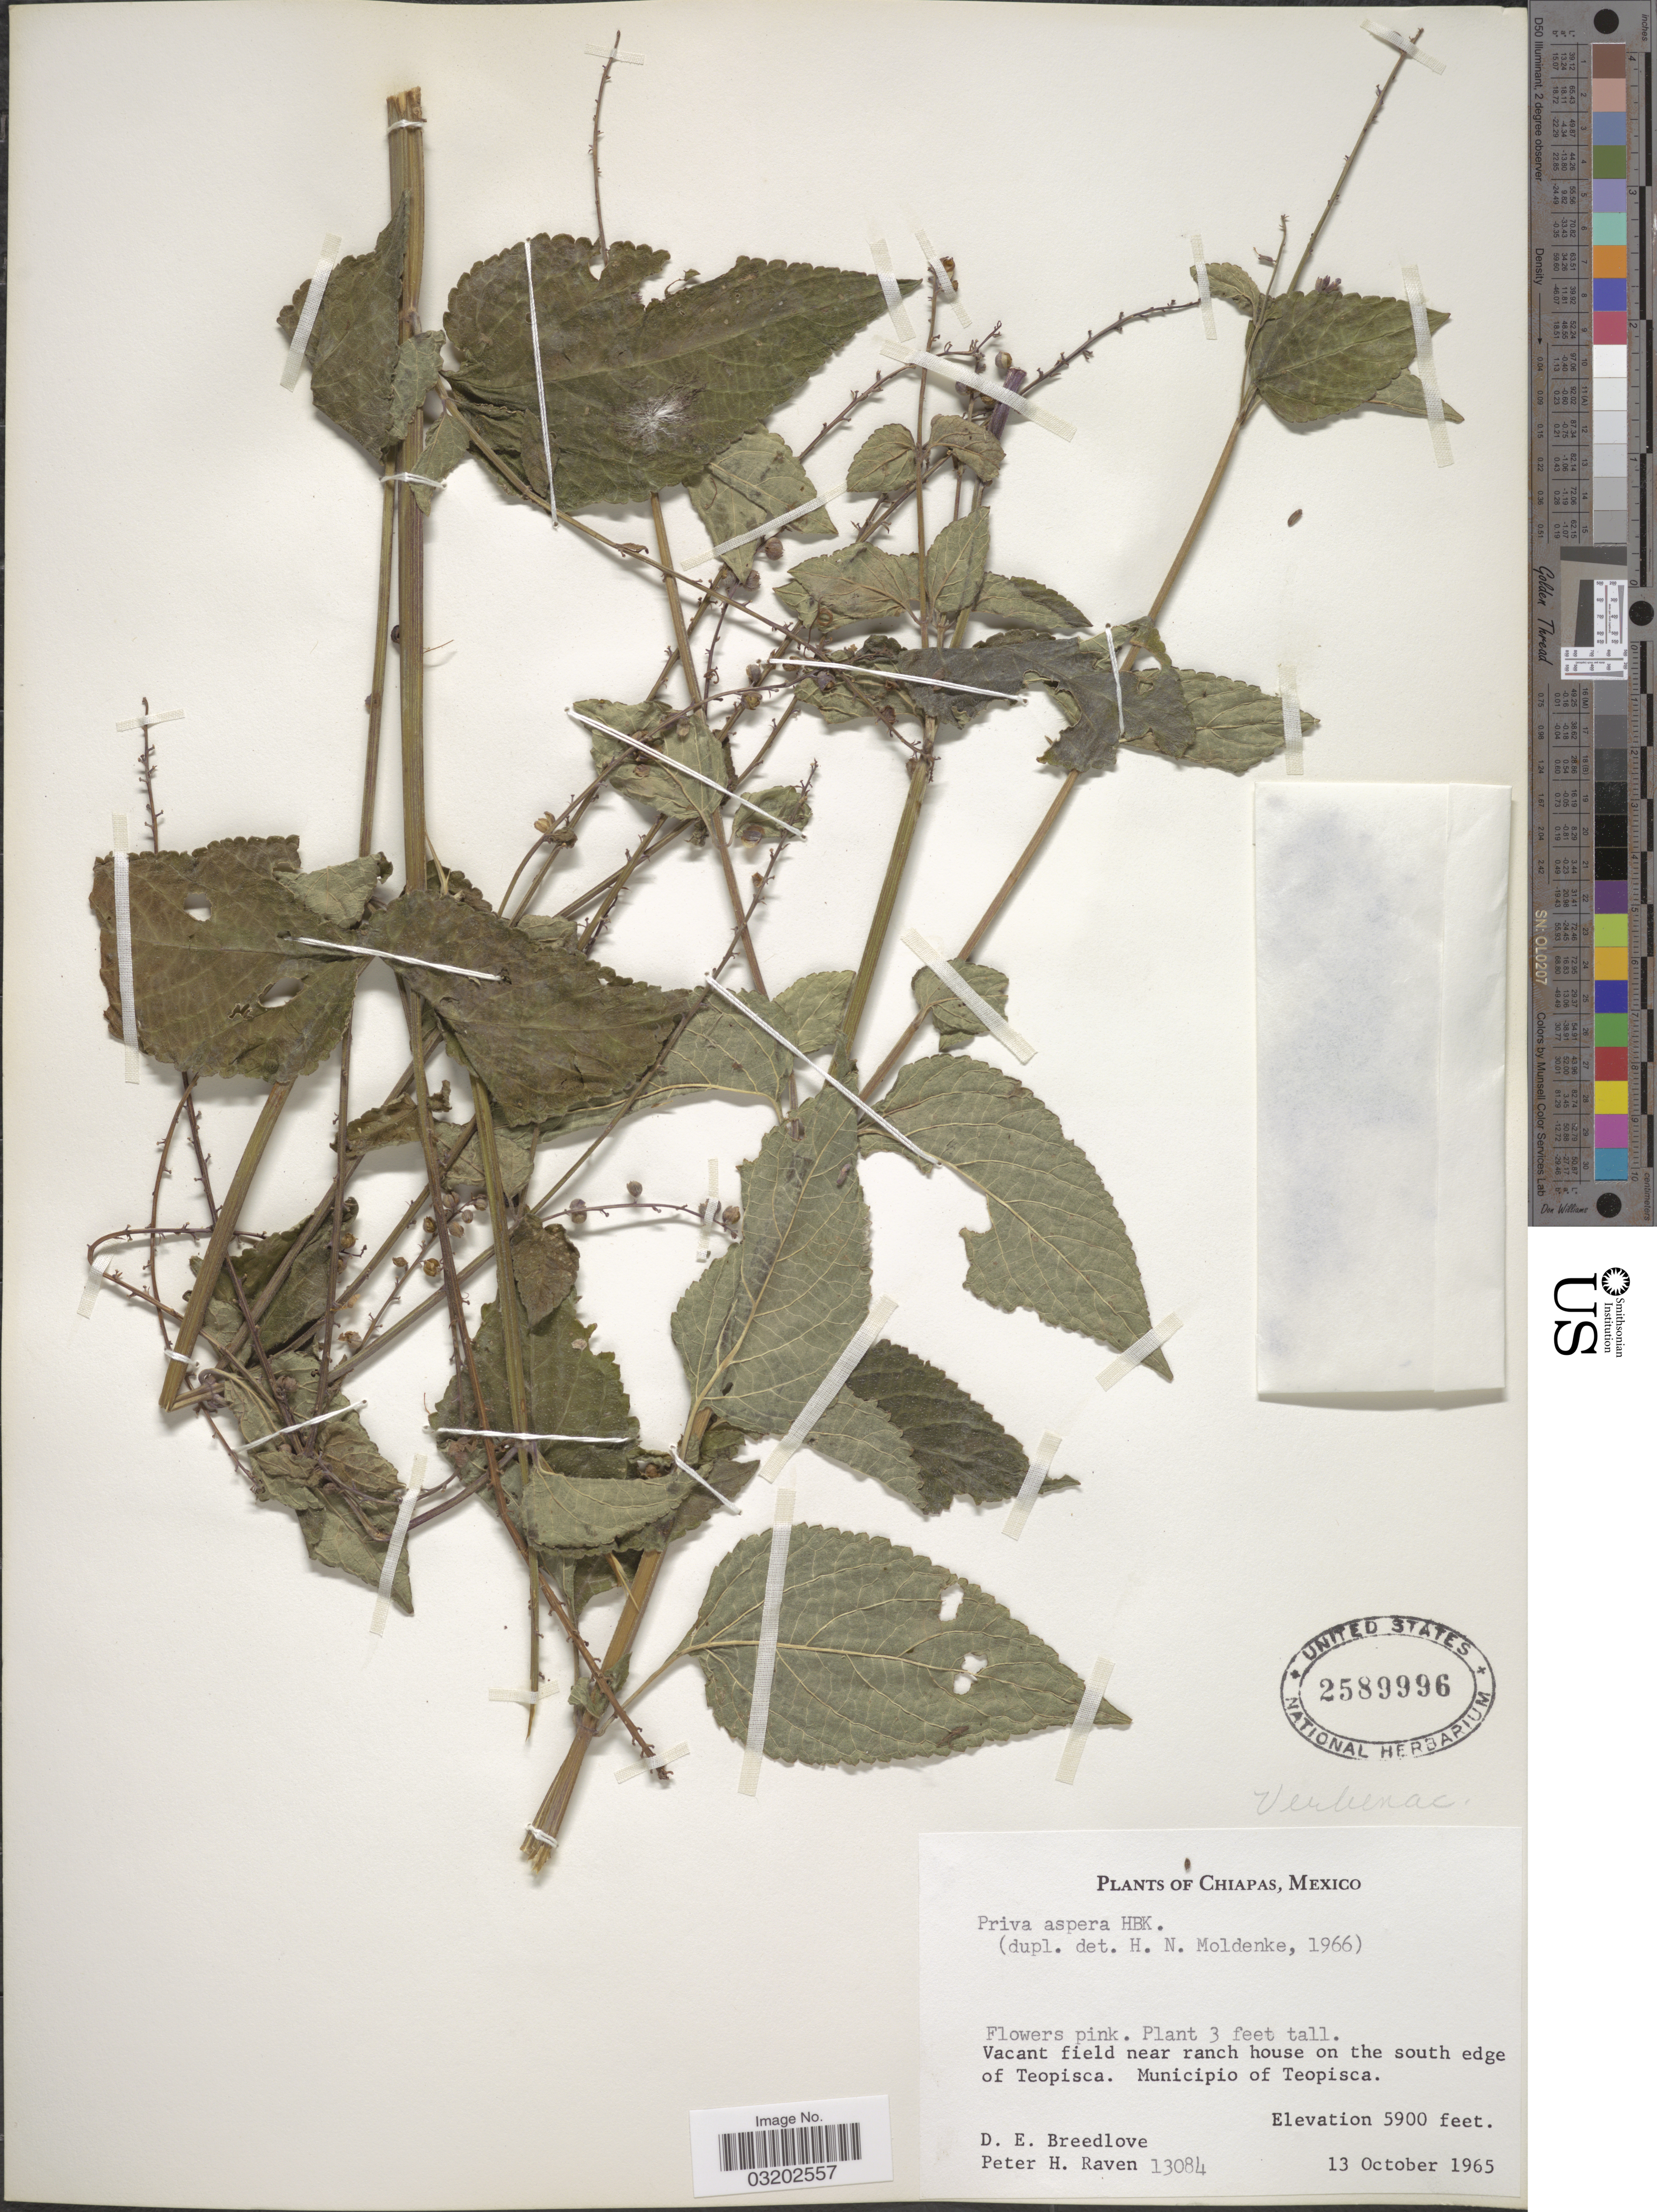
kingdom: Plantae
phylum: Tracheophyta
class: Magnoliopsida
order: Lamiales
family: Verbenaceae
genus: Priva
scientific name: Priva aspera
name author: Kunth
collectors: D. E. Breedlove & P. Raven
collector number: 13084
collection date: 1965-10-13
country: Mexico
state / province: Chiapas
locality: Vacant field near ranch house on the south edge of Teopisca. Municipio of Teopisca.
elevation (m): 1798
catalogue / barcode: US 2589996